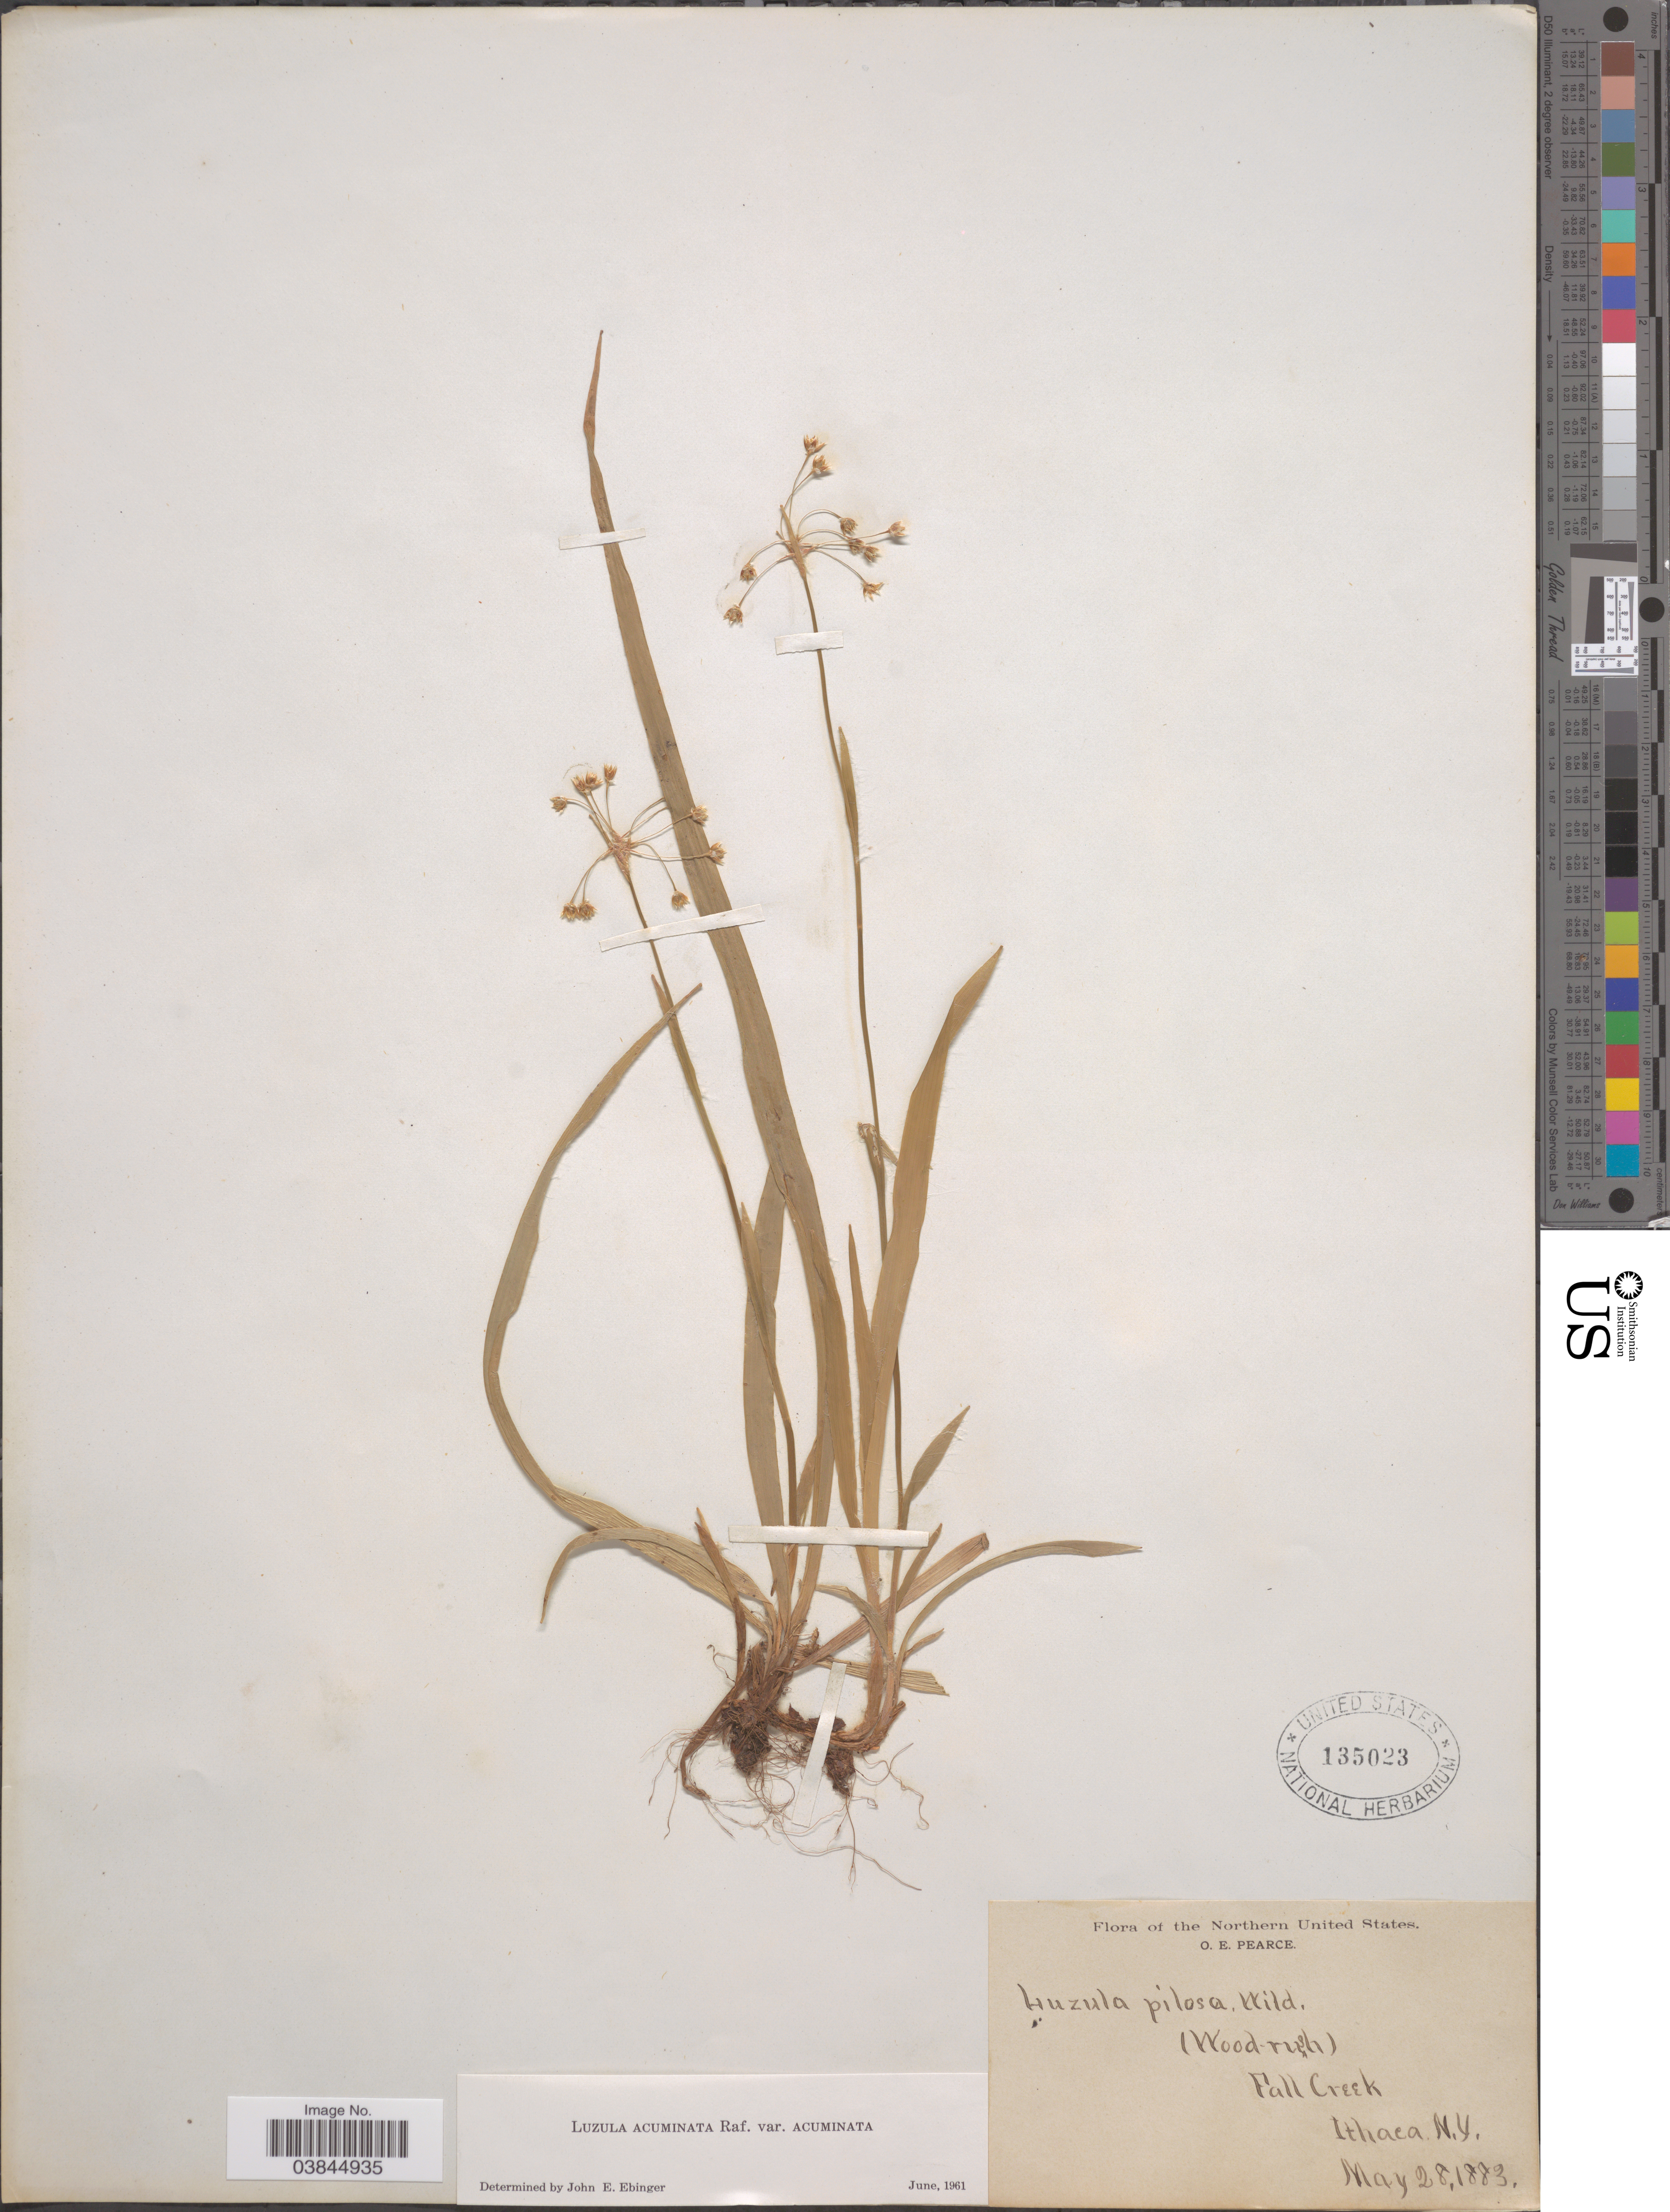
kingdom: Plantae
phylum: Tracheophyta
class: Liliopsida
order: Poales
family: Juncaceae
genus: Luzula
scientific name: Luzula acuminata var. acuminata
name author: Raf.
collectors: O. E. Pearce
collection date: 1883-05-28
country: United States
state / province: New York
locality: Northern United States. Fall Creek. Ithaca.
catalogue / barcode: US 135023